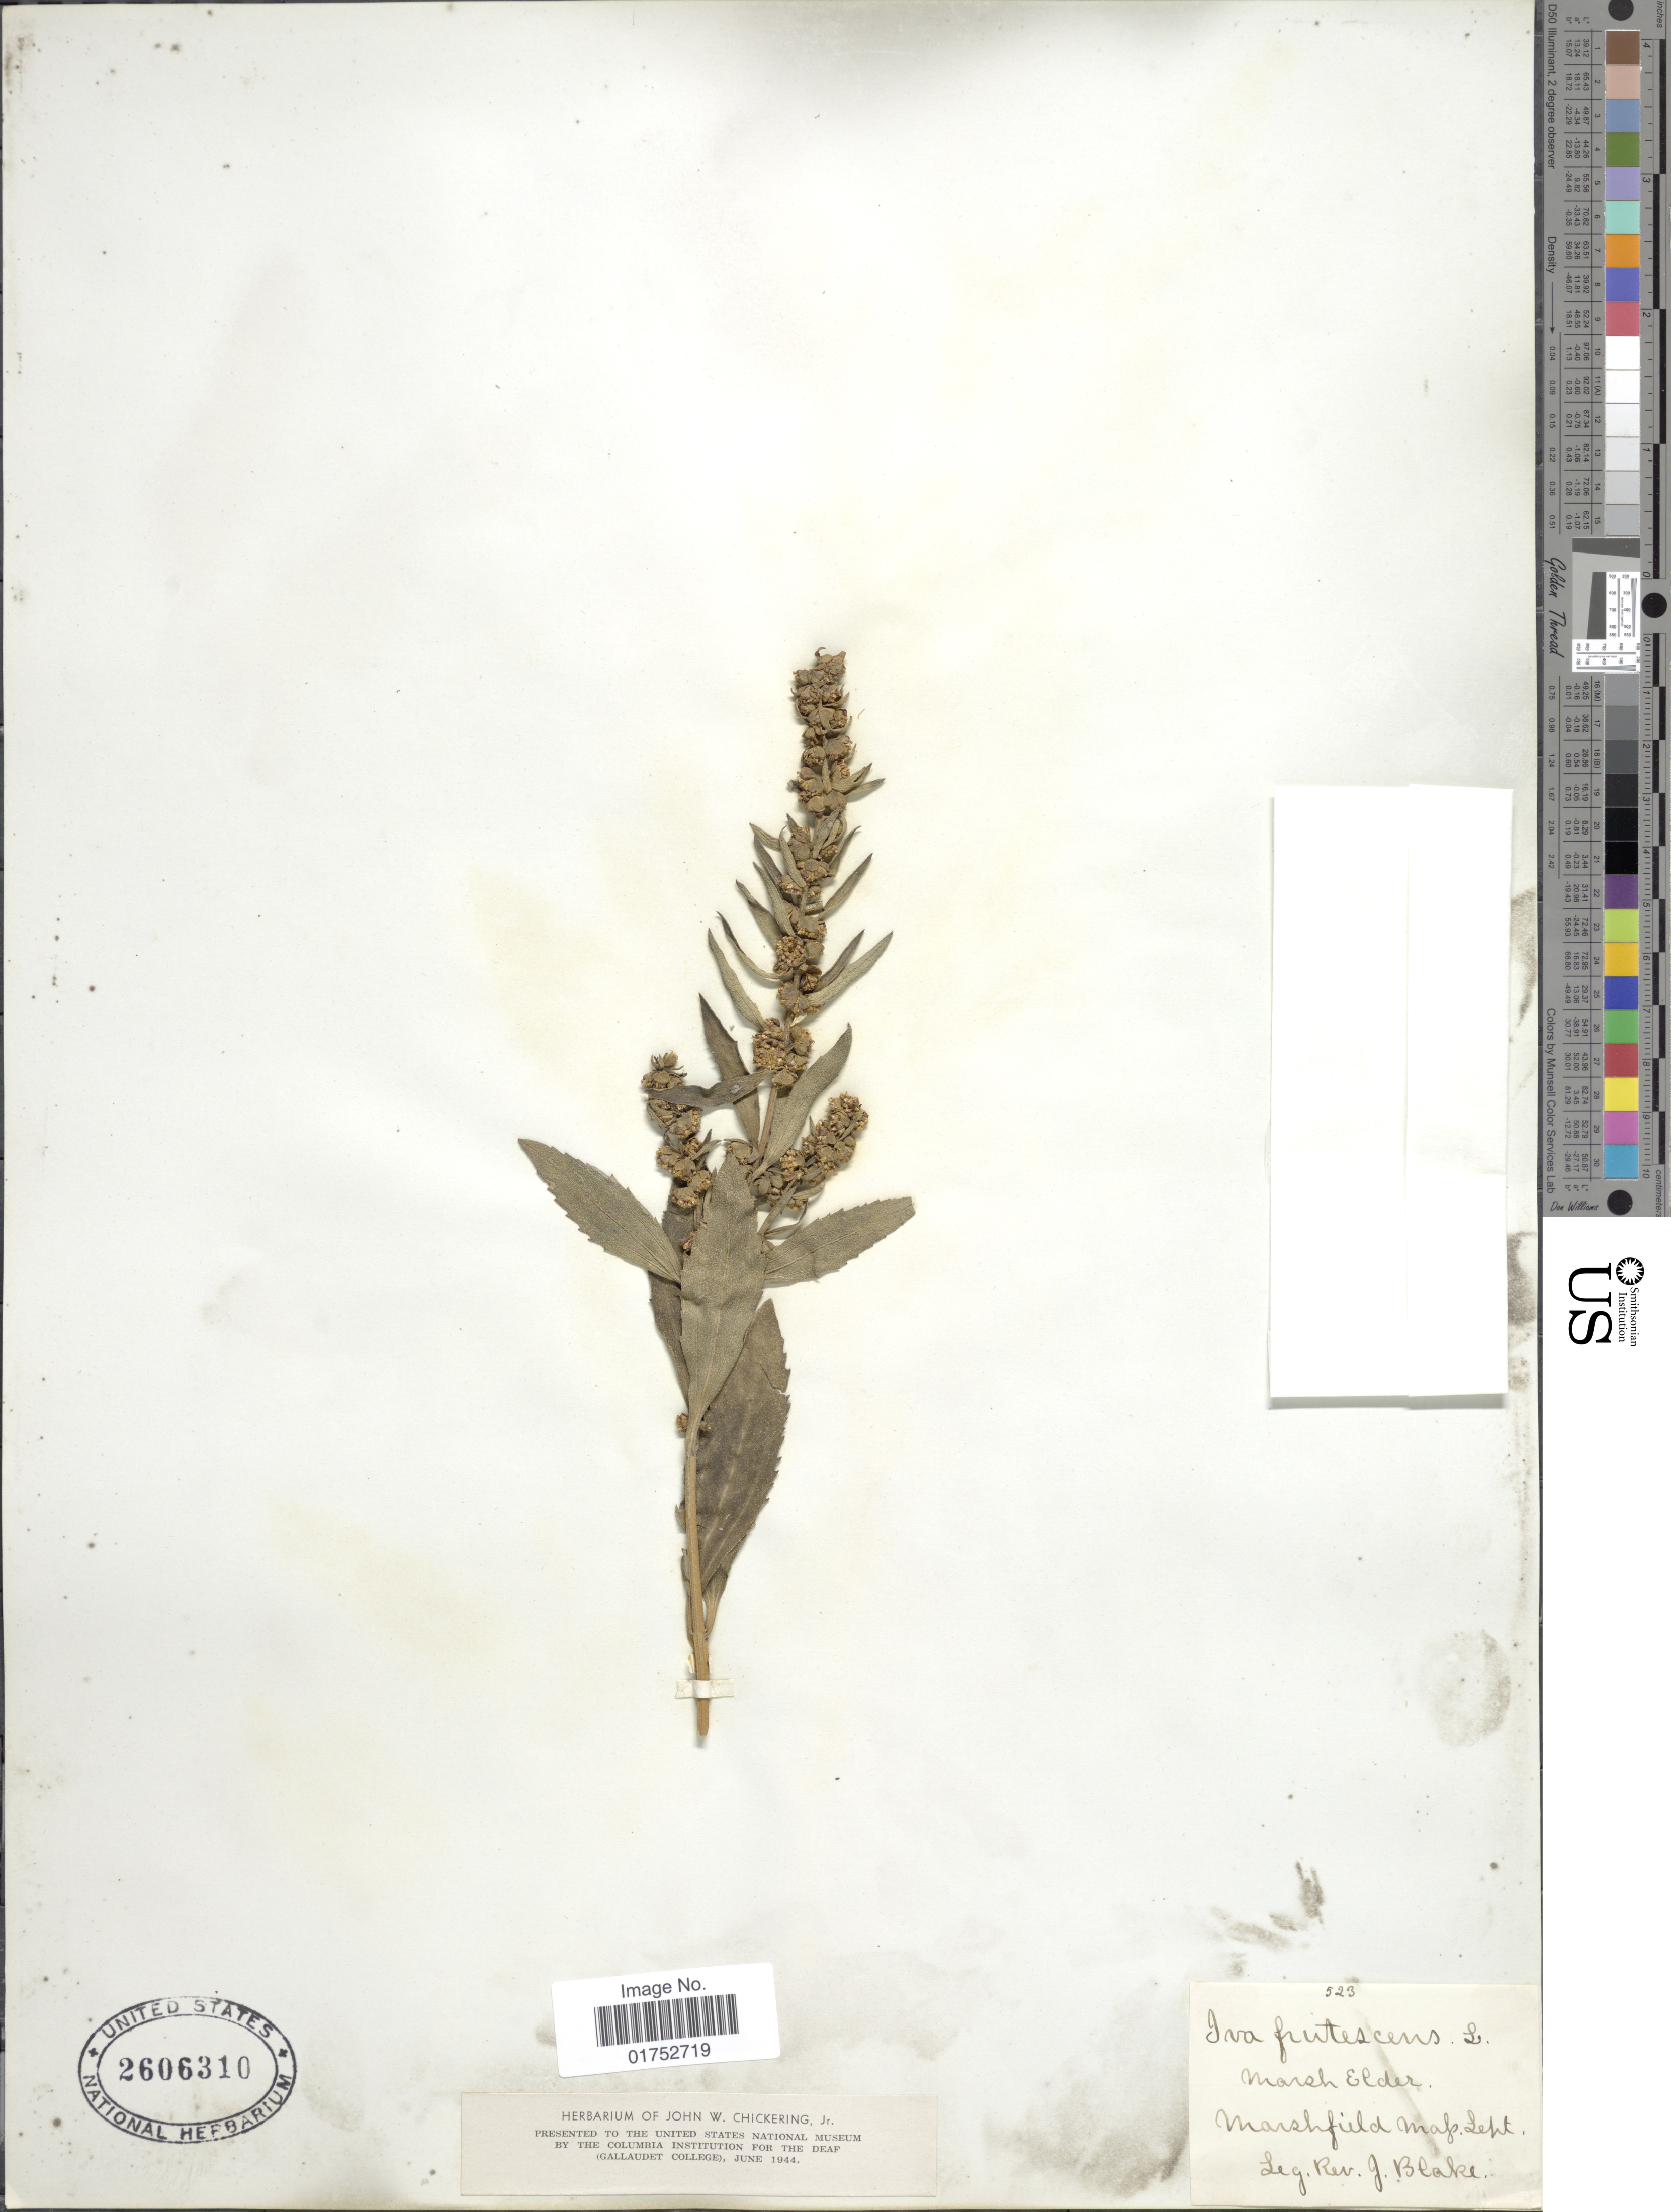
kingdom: Plantae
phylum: Tracheophyta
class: Magnoliopsida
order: Asterales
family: Asteraceae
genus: Iva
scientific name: Iva frutescens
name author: L.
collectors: J. Blake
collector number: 523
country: United States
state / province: Massachusetts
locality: Marshfield, Mass.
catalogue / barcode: US 2606310